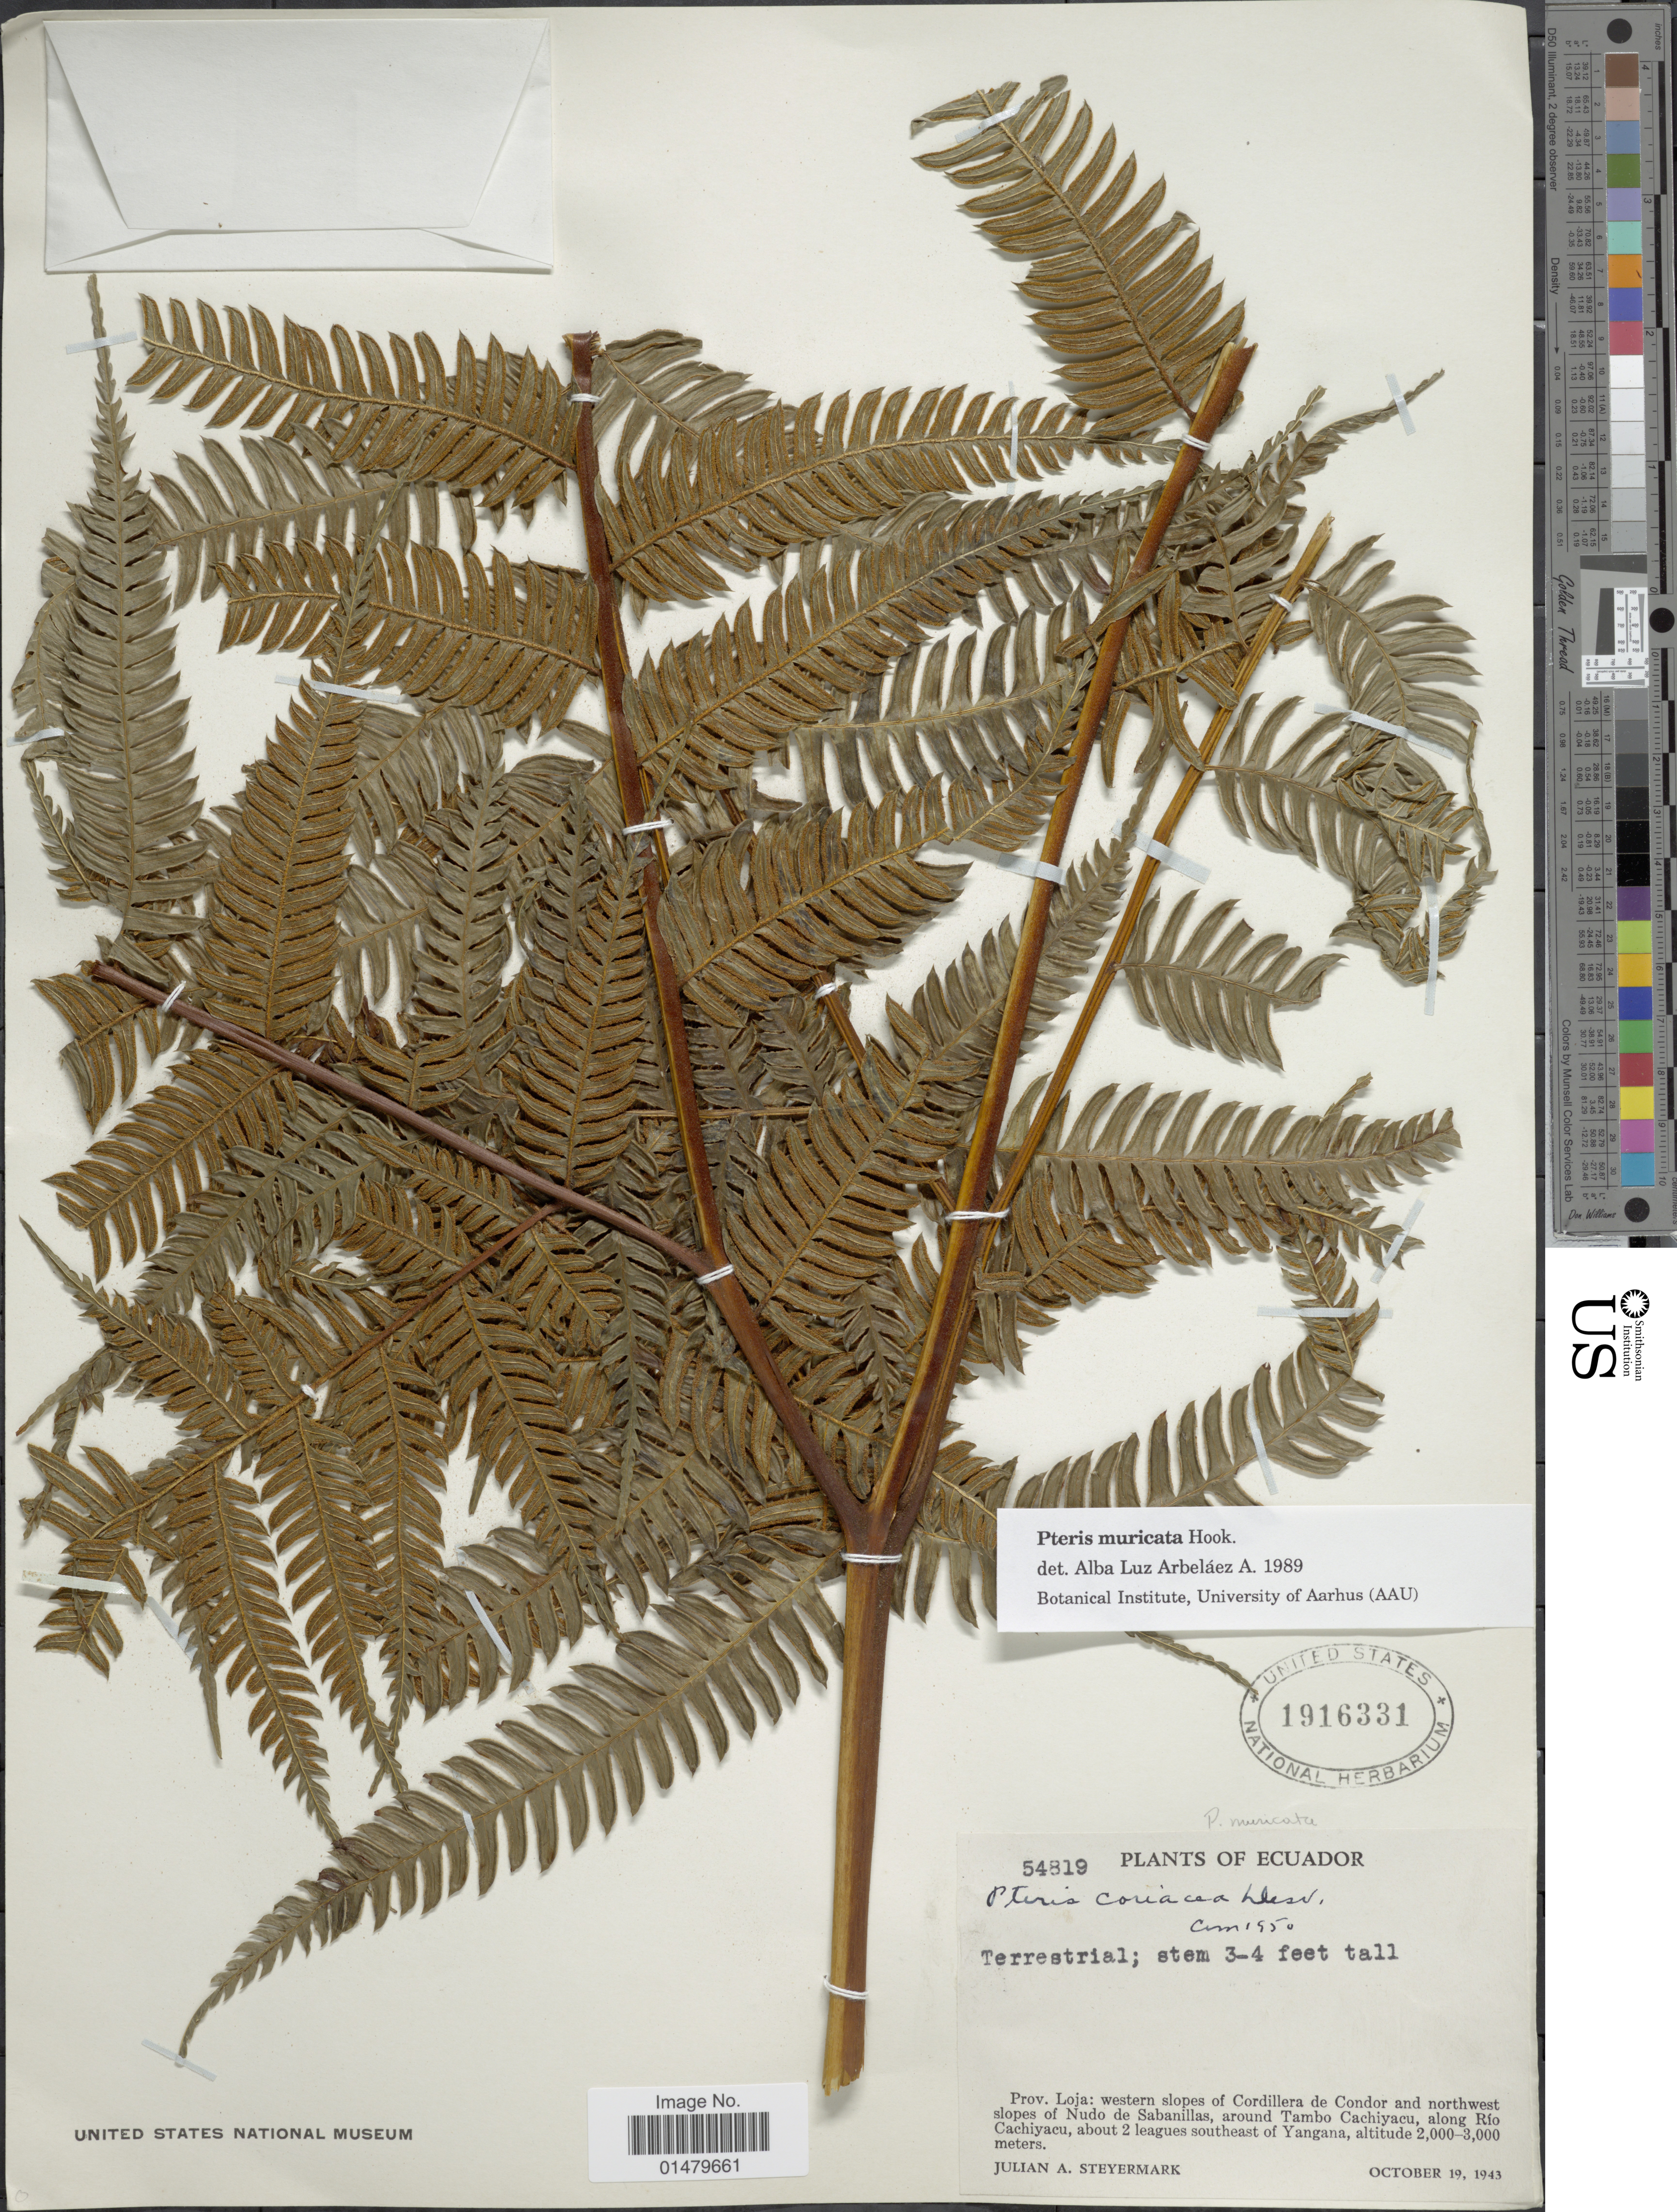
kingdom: Plantae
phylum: Tracheophyta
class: Polypodiopsida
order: Polypodiales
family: Pteridaceae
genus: Pteris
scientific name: Pteris muricata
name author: Rosenst.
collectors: J. Steyermark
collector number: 54819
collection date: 1943-10-19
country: Ecuador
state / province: Loja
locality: Prov. Loja: western slopes of Cordillera de Condor and northwest slopes of Nudo de Sabanillas, around Tambo Cachiyacu, along Rio Cachiyacu, about 2 leagues southeast of Yangana.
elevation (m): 2000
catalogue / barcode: US 1916331